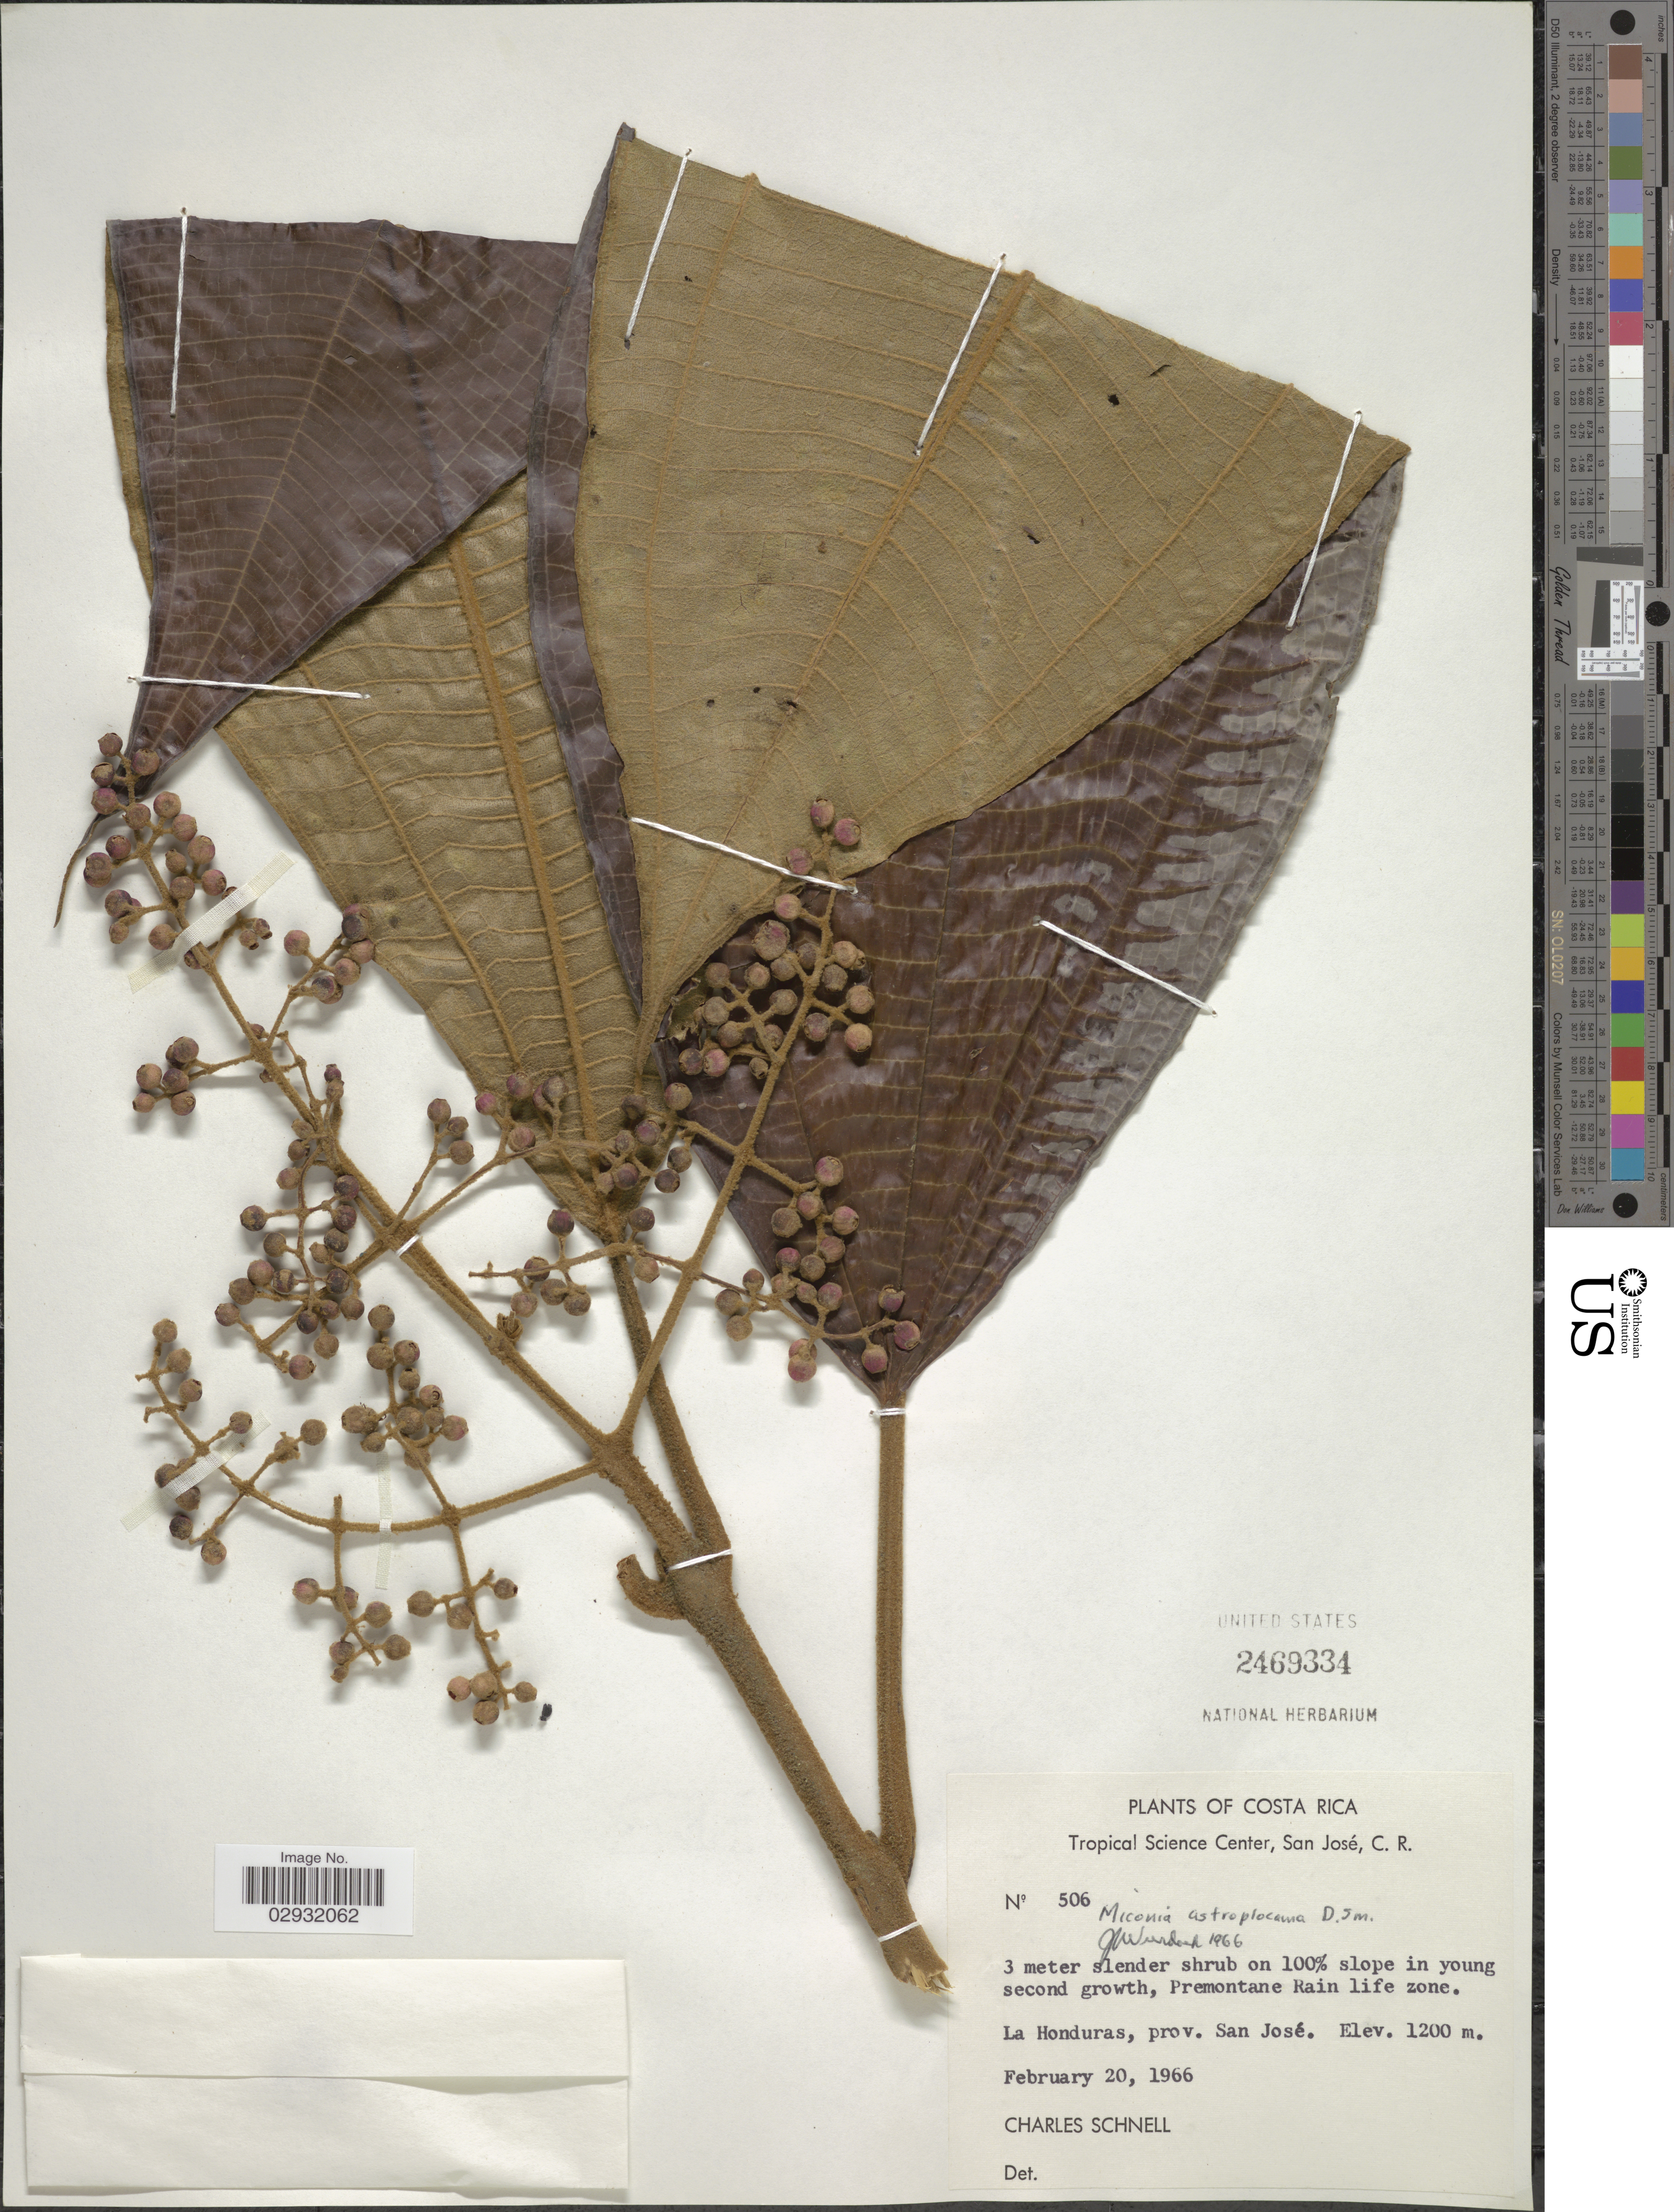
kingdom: Plantae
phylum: Tracheophyta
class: Magnoliopsida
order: Myrtales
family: Melastomataceae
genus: Miconia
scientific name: Miconia astroplocama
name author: Donn. Sm.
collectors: C. Schnell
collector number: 506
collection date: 1966-02-20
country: Costa Rica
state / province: San José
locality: La Honduras, Prov. San José, Premontane Rain Life Zone.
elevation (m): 1200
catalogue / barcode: US 2469334